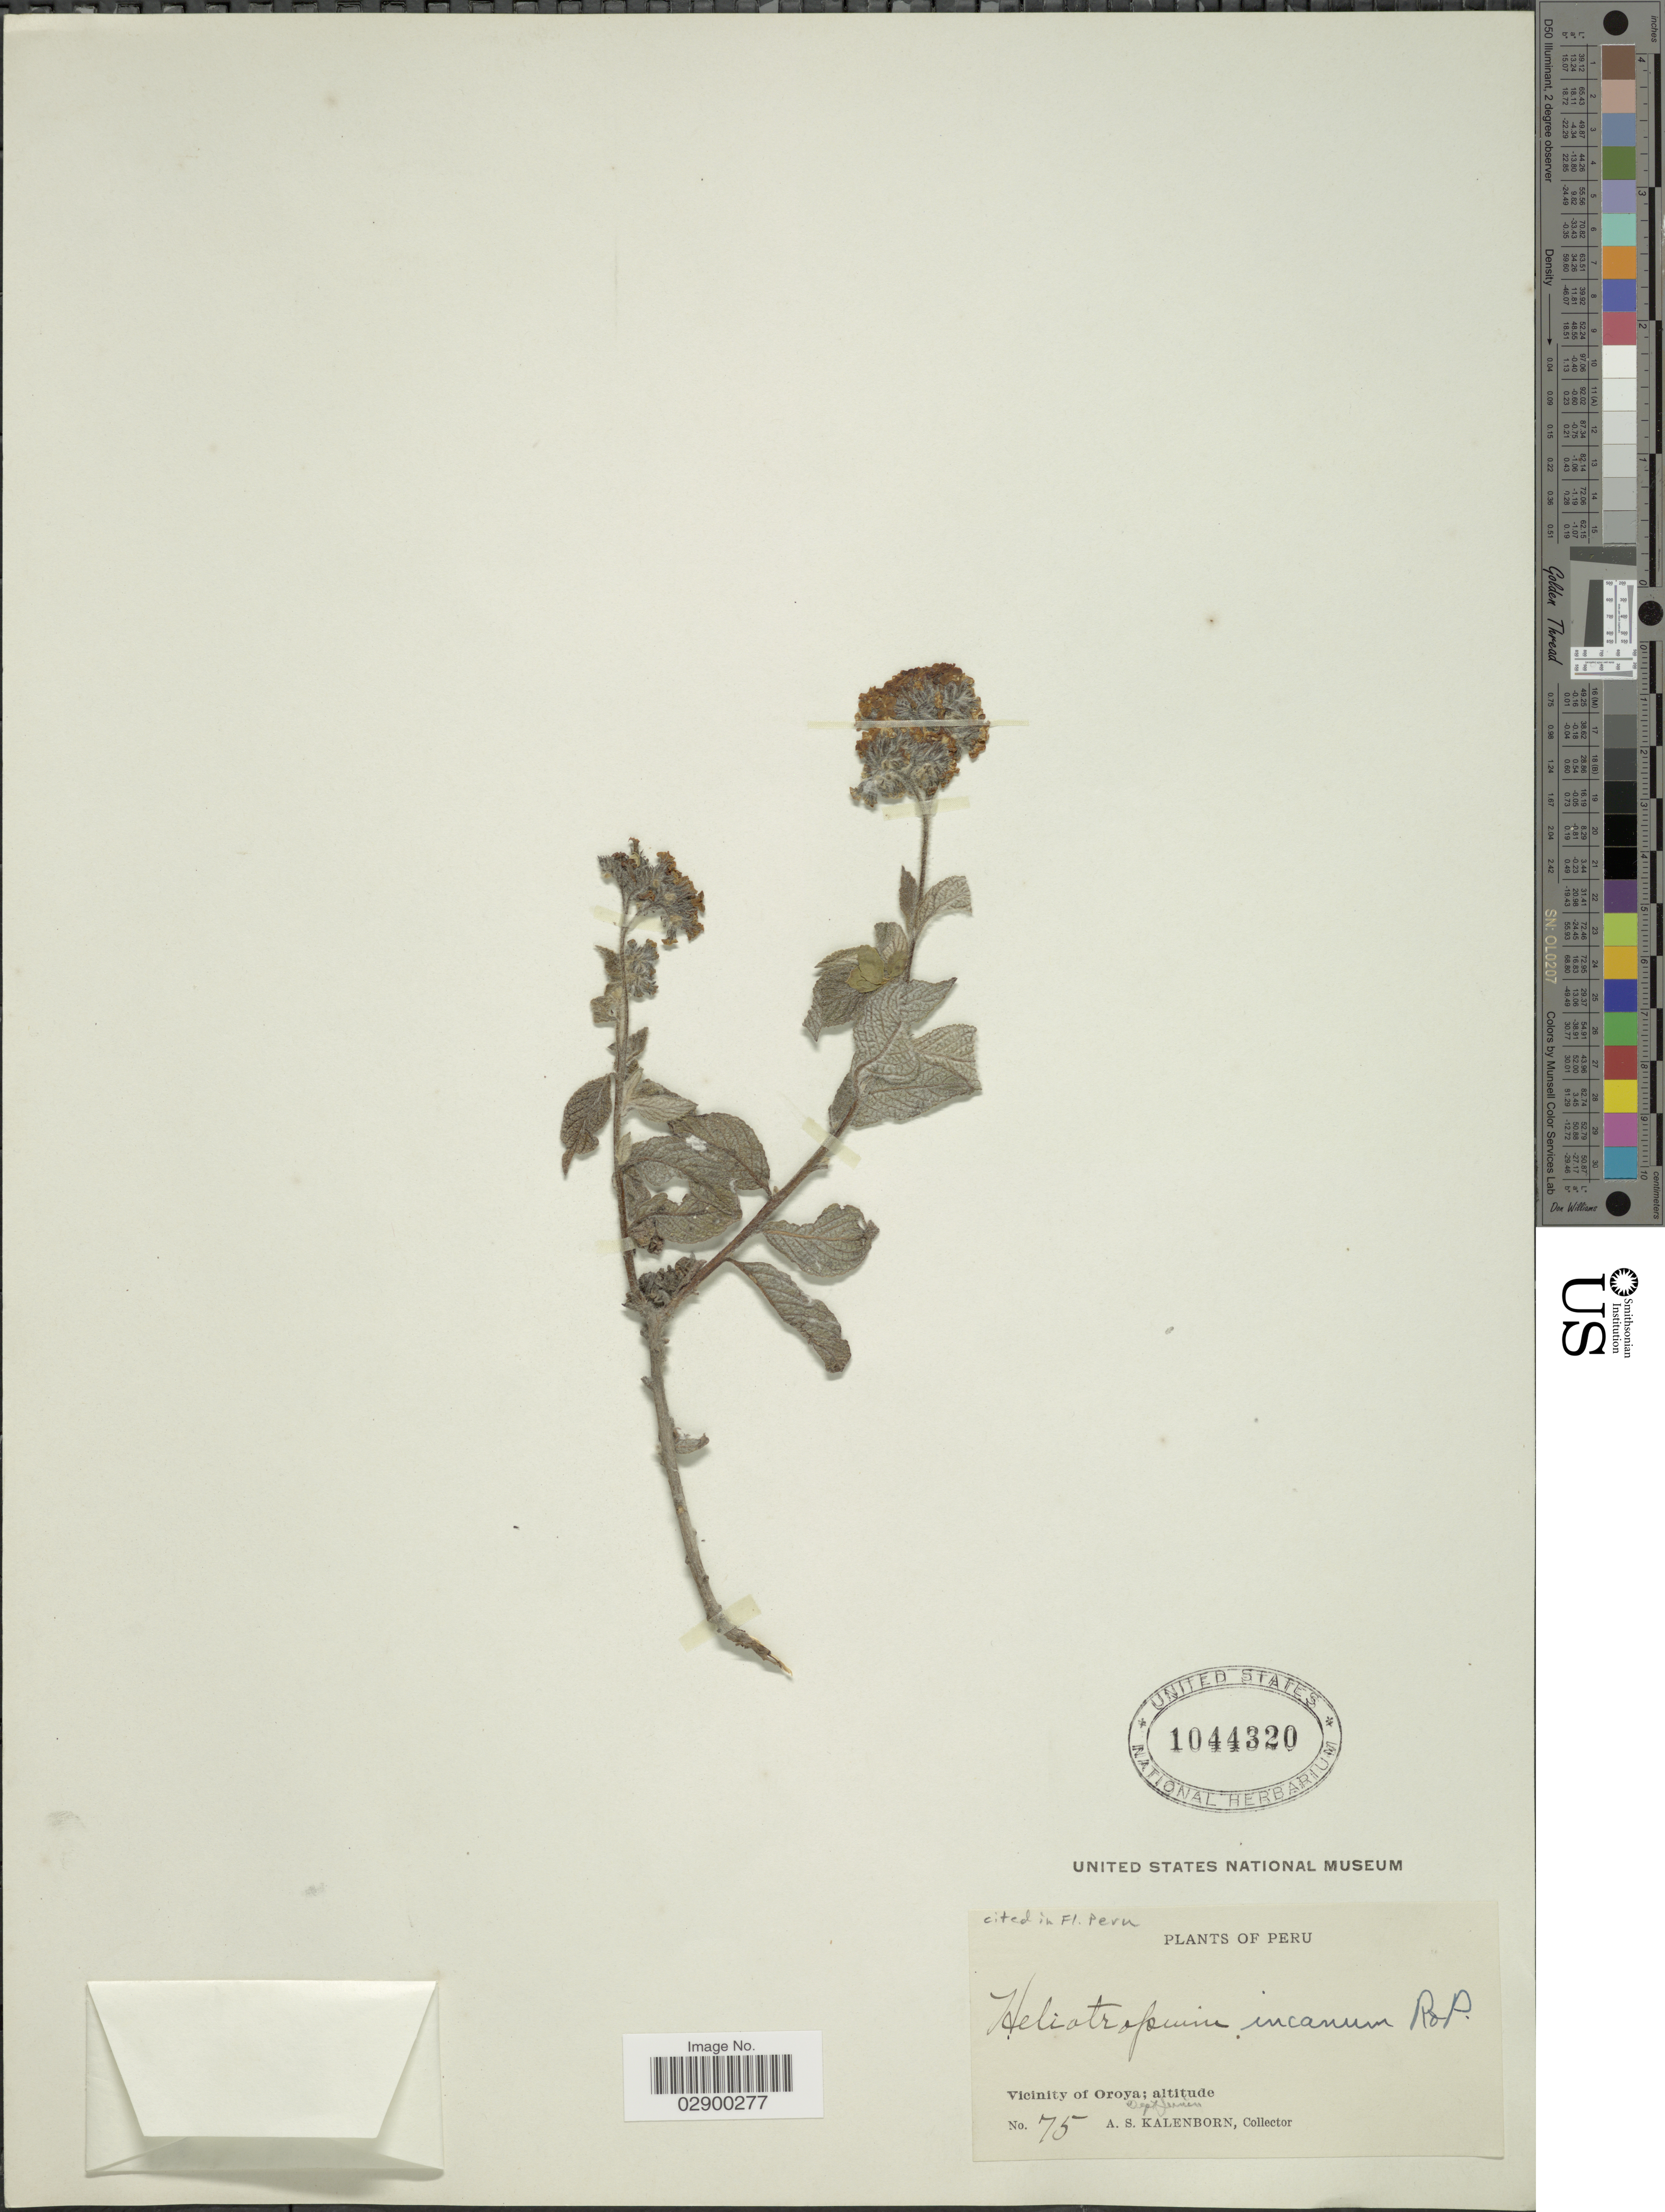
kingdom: Plantae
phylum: Tracheophyta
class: Magnoliopsida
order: Boraginales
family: Heliotropiaceae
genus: Heliotropium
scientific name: Heliotropium incanum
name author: Ruiz & Pav.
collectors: A. Kalenborn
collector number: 75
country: Peru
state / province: Junín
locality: Vicinity of Oroya, Dept. Junin.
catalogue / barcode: US 1044320